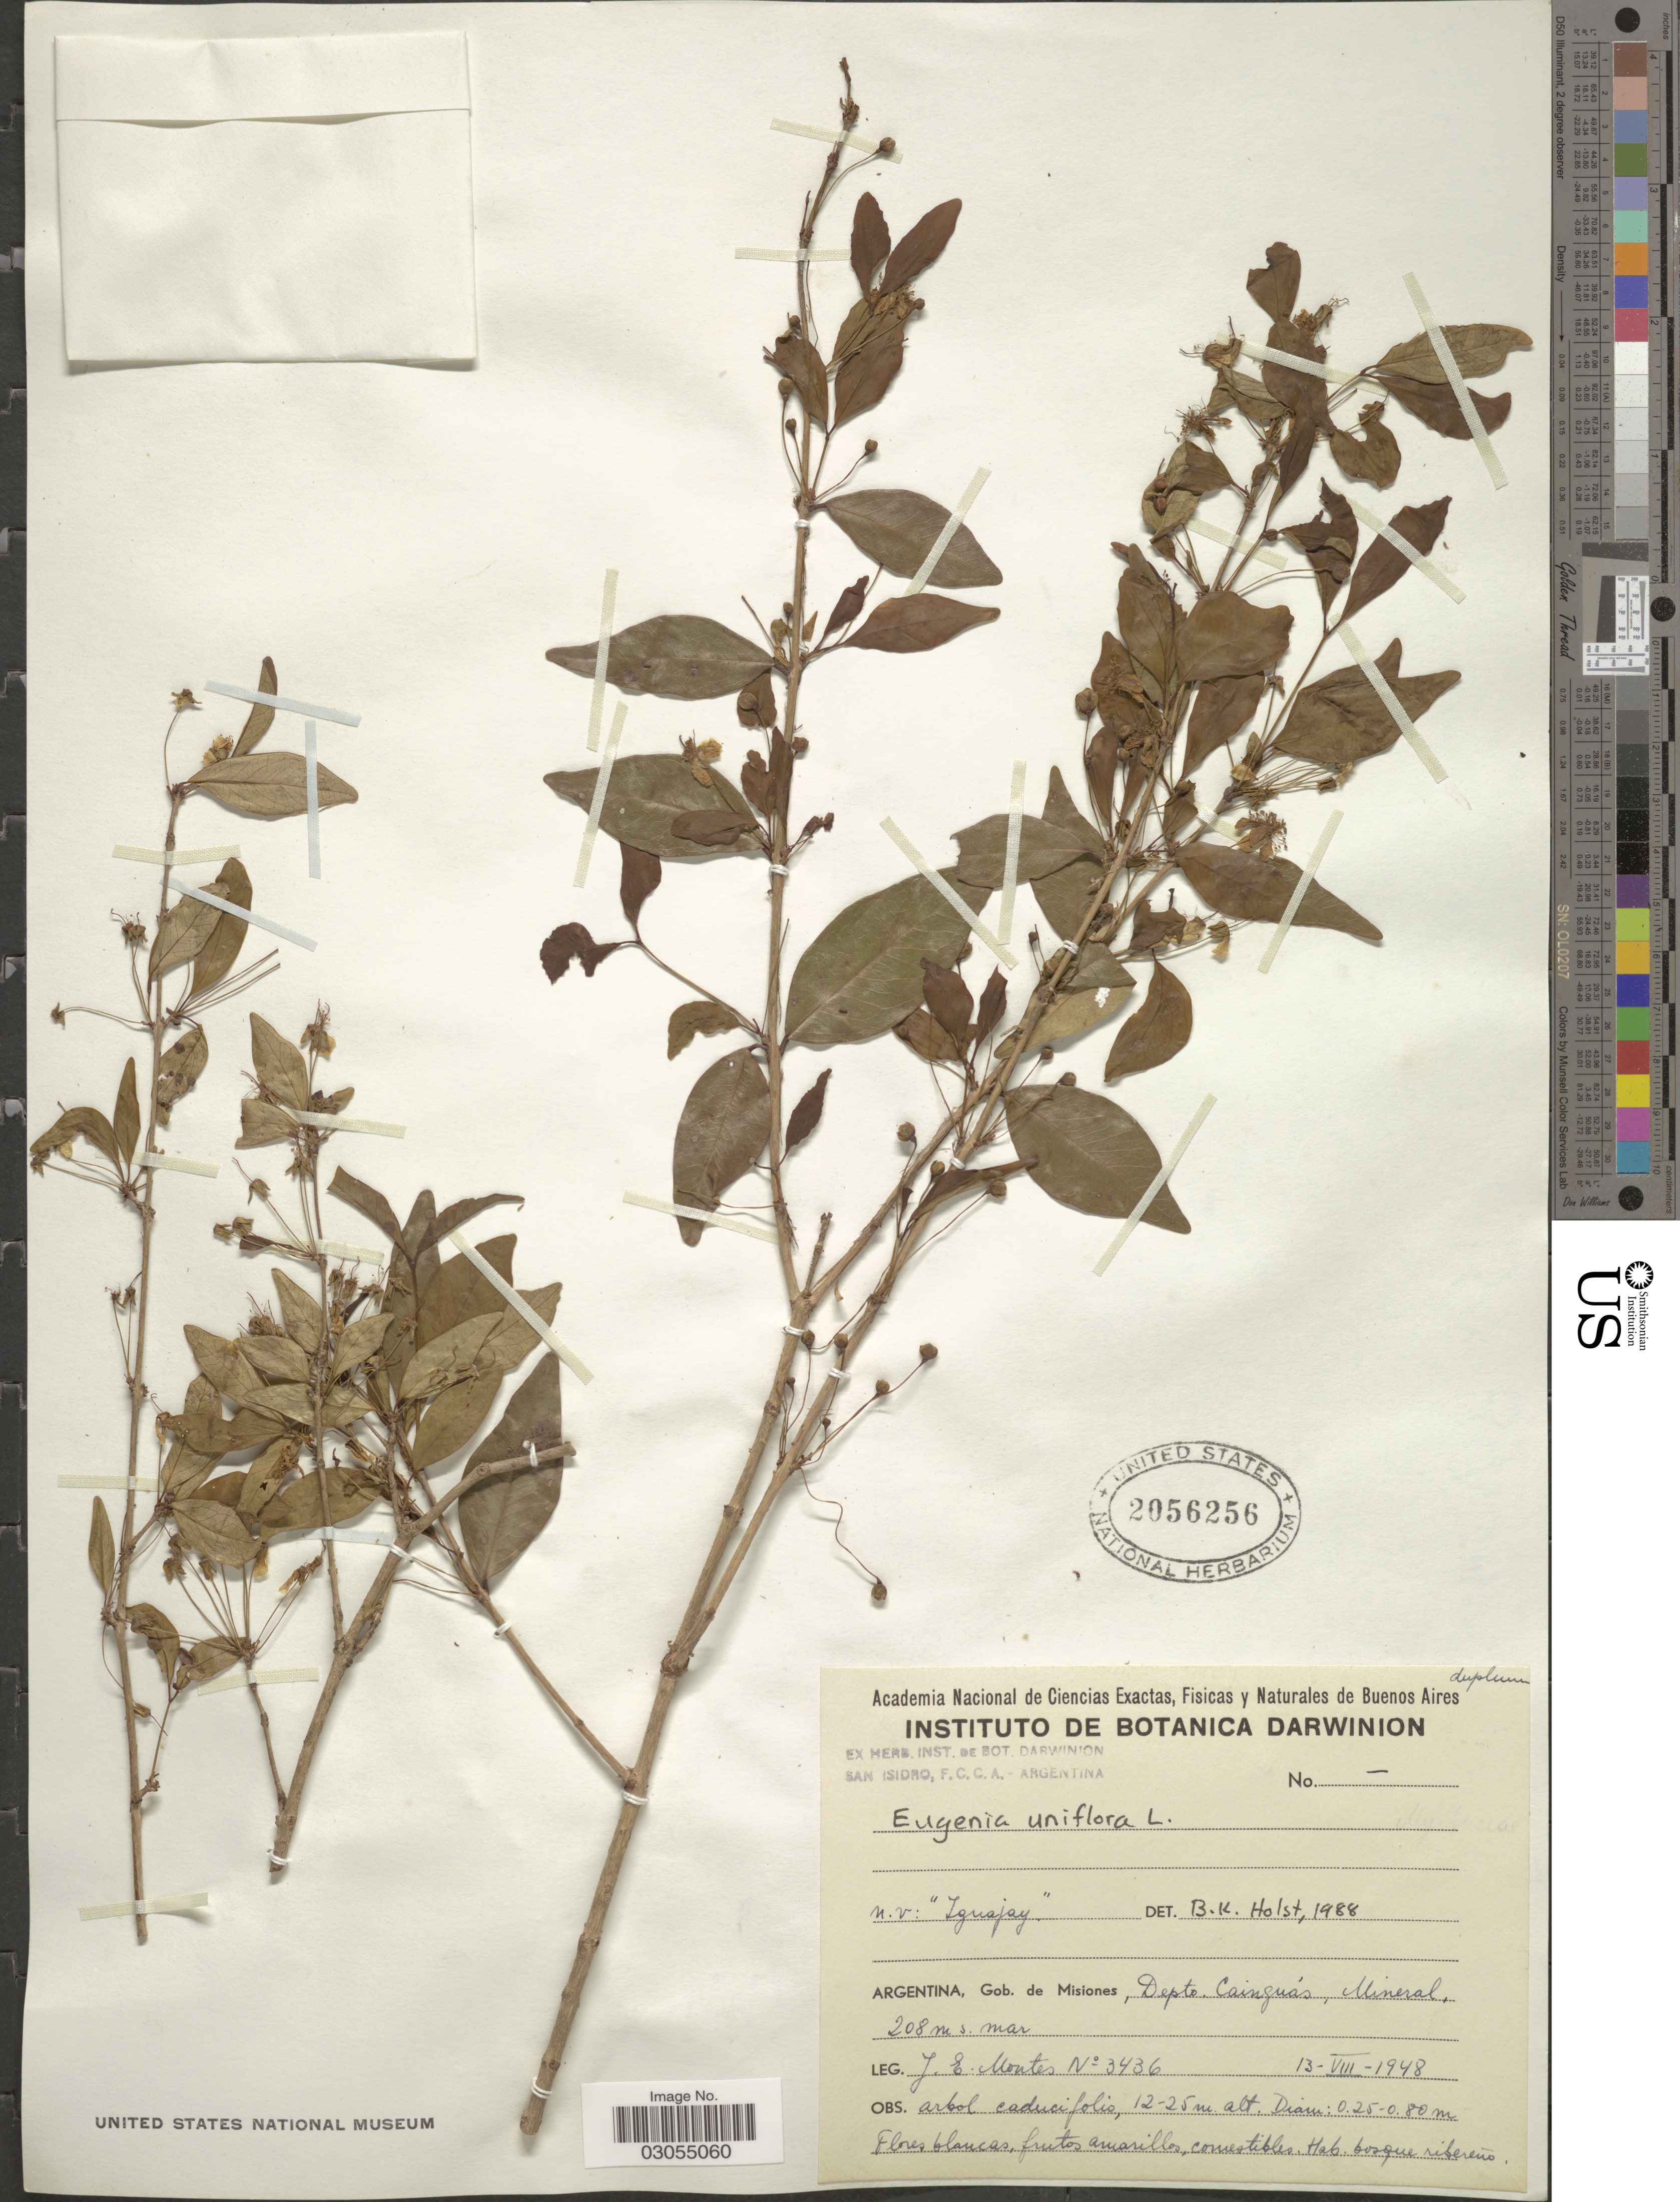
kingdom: Plantae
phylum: Tracheophyta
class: Magnoliopsida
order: Myrtales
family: Myrtaceae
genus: Eugenia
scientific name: Eugenia uniflora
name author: L.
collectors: J. E. Montes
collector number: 3436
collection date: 1948-08-13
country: Argentina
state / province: Misiones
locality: Gob. de Misiones, Depto. Cainguás, Mineral.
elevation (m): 208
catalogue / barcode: US 2056256